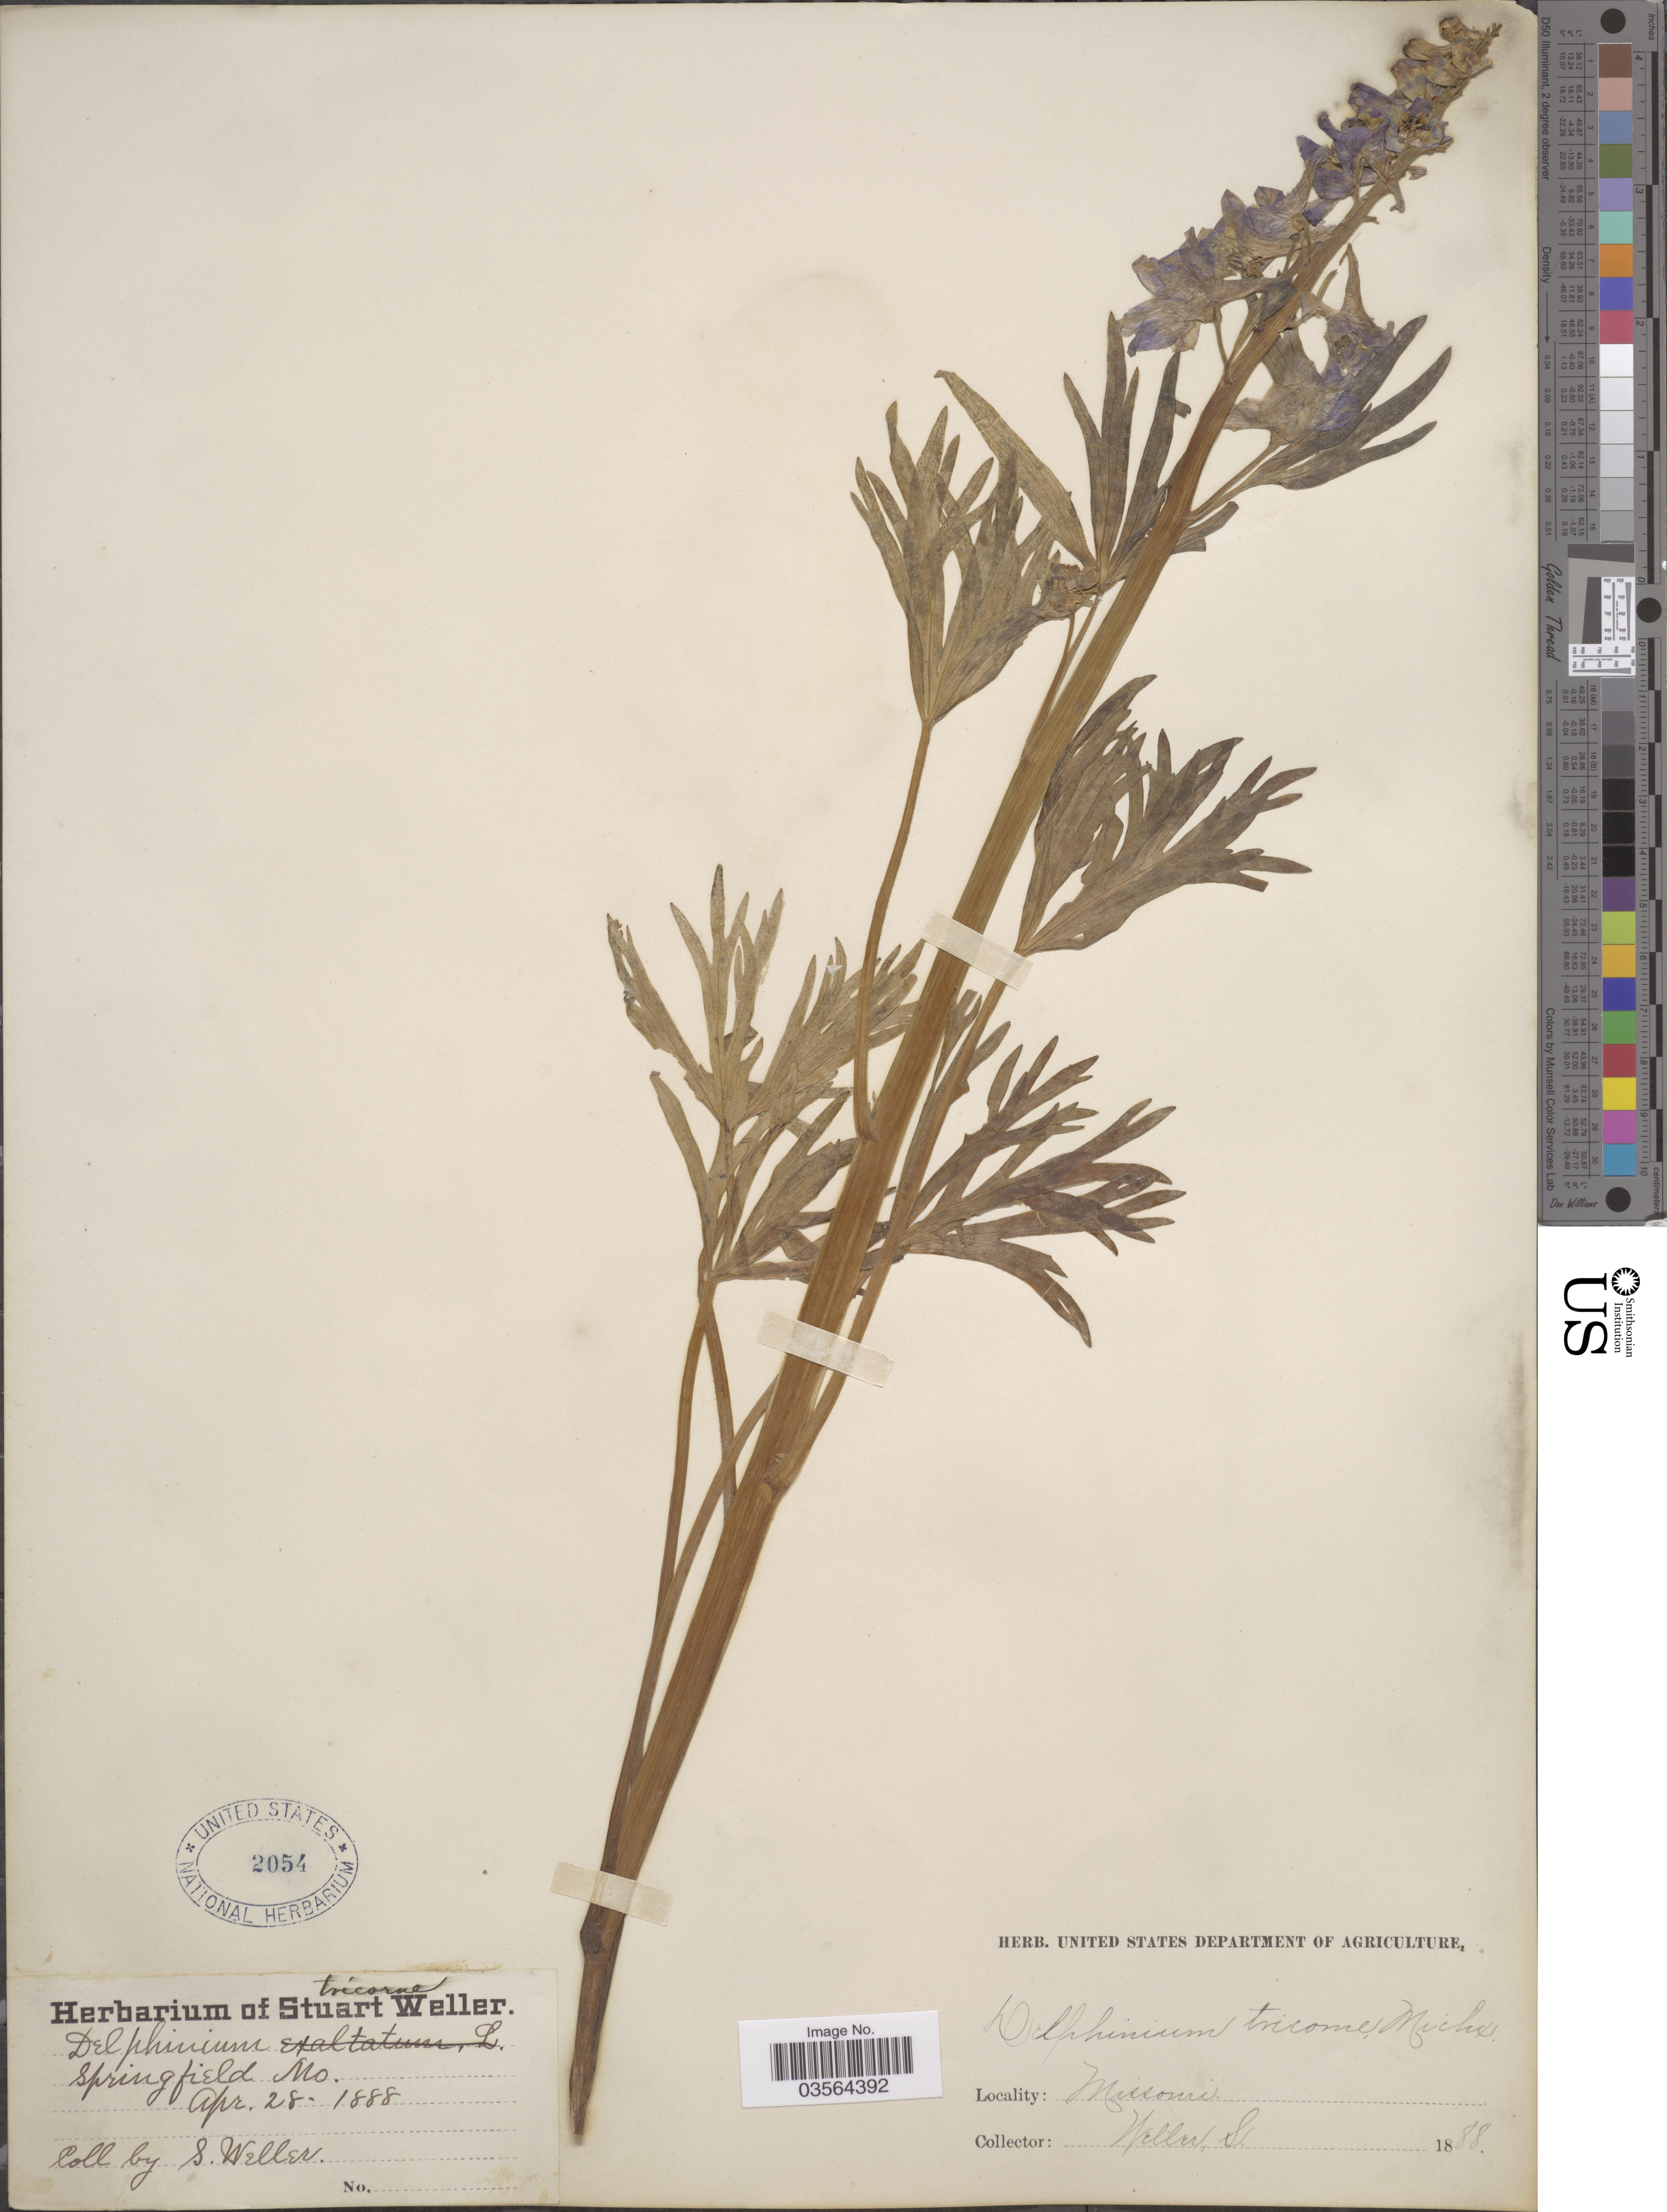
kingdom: Plantae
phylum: Tracheophyta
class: Magnoliopsida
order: Ranunculales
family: Ranunculaceae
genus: Delphinium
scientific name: Delphinium tricorne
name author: Michx.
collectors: S. Weller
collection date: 1888-04-28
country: United States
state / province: Missouri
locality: Springfield.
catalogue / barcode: US 2054